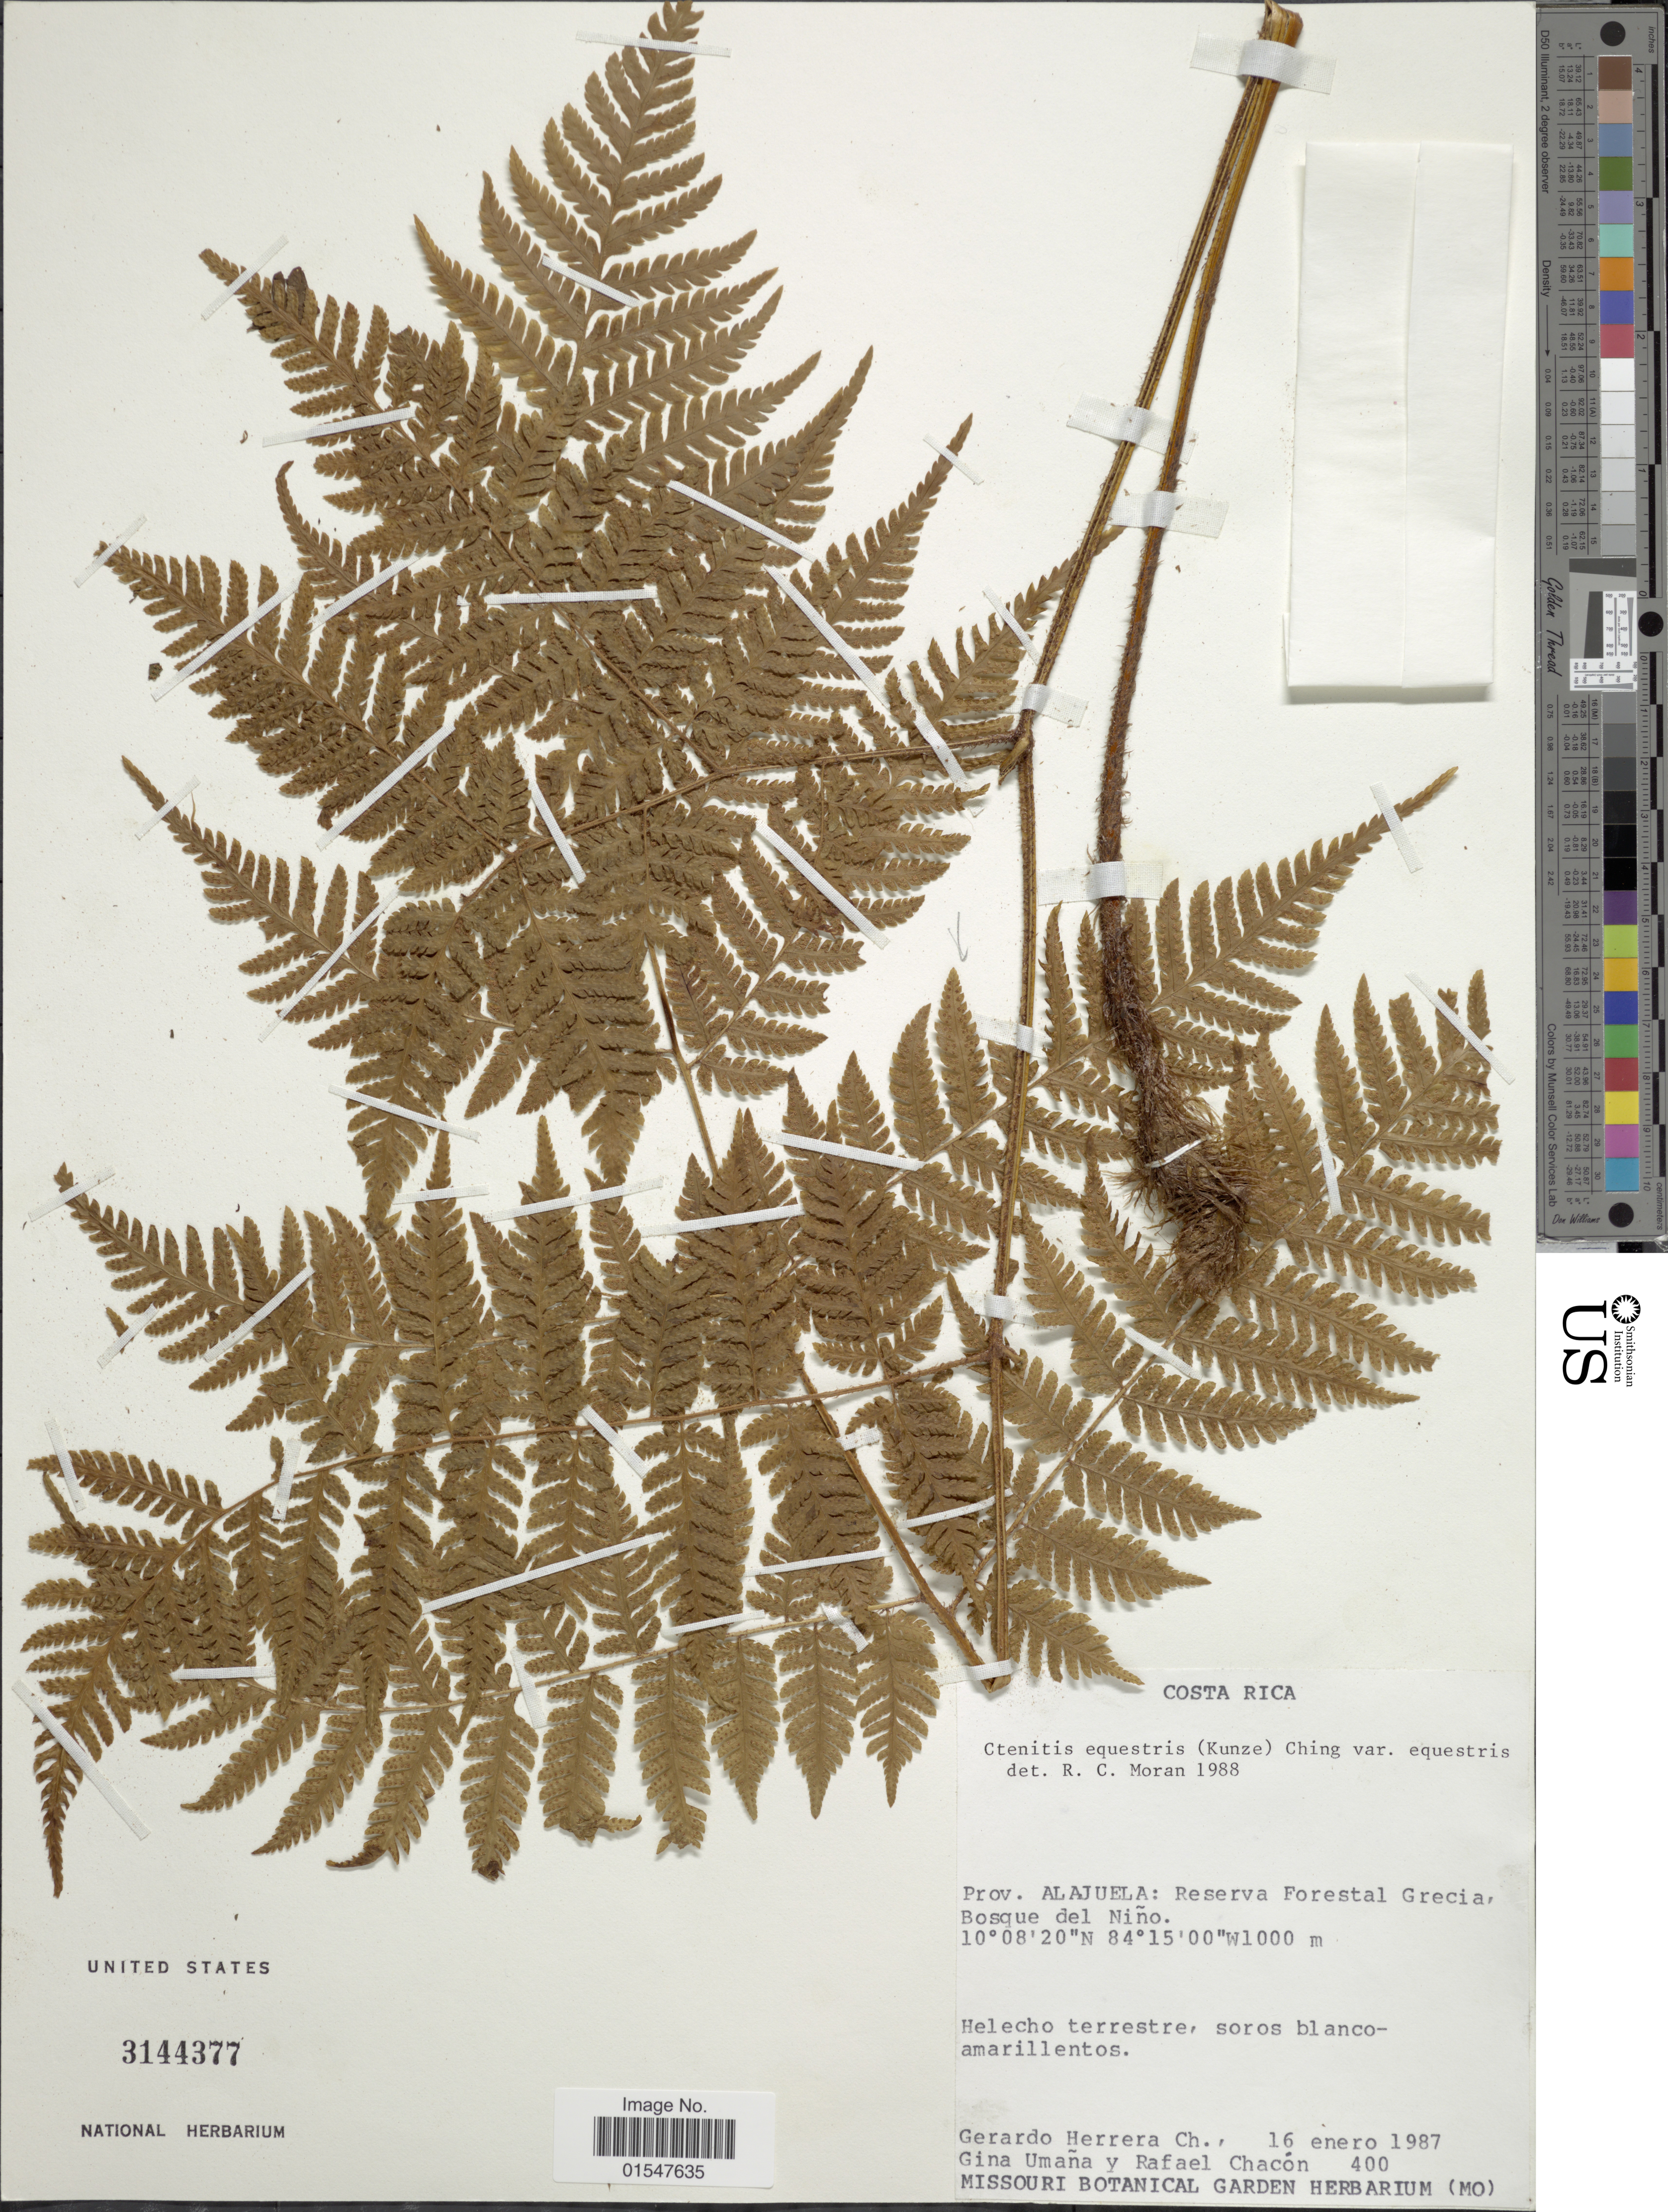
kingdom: Plantae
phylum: Tracheophyta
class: Polypodiopsida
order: Polypodiales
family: Dryopteridaceae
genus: Ctenitis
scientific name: Ctenitis equestris var. equestris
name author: (Kunze) Ching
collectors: G. Herrera Ch., G. Umana & R. Chacón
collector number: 400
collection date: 1987-01-16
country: Costa Rica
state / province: Alajuela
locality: Prov. Alajuela: Reserva Forestal Grecia, Bosque del Nino.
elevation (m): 1000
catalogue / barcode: US 3144377